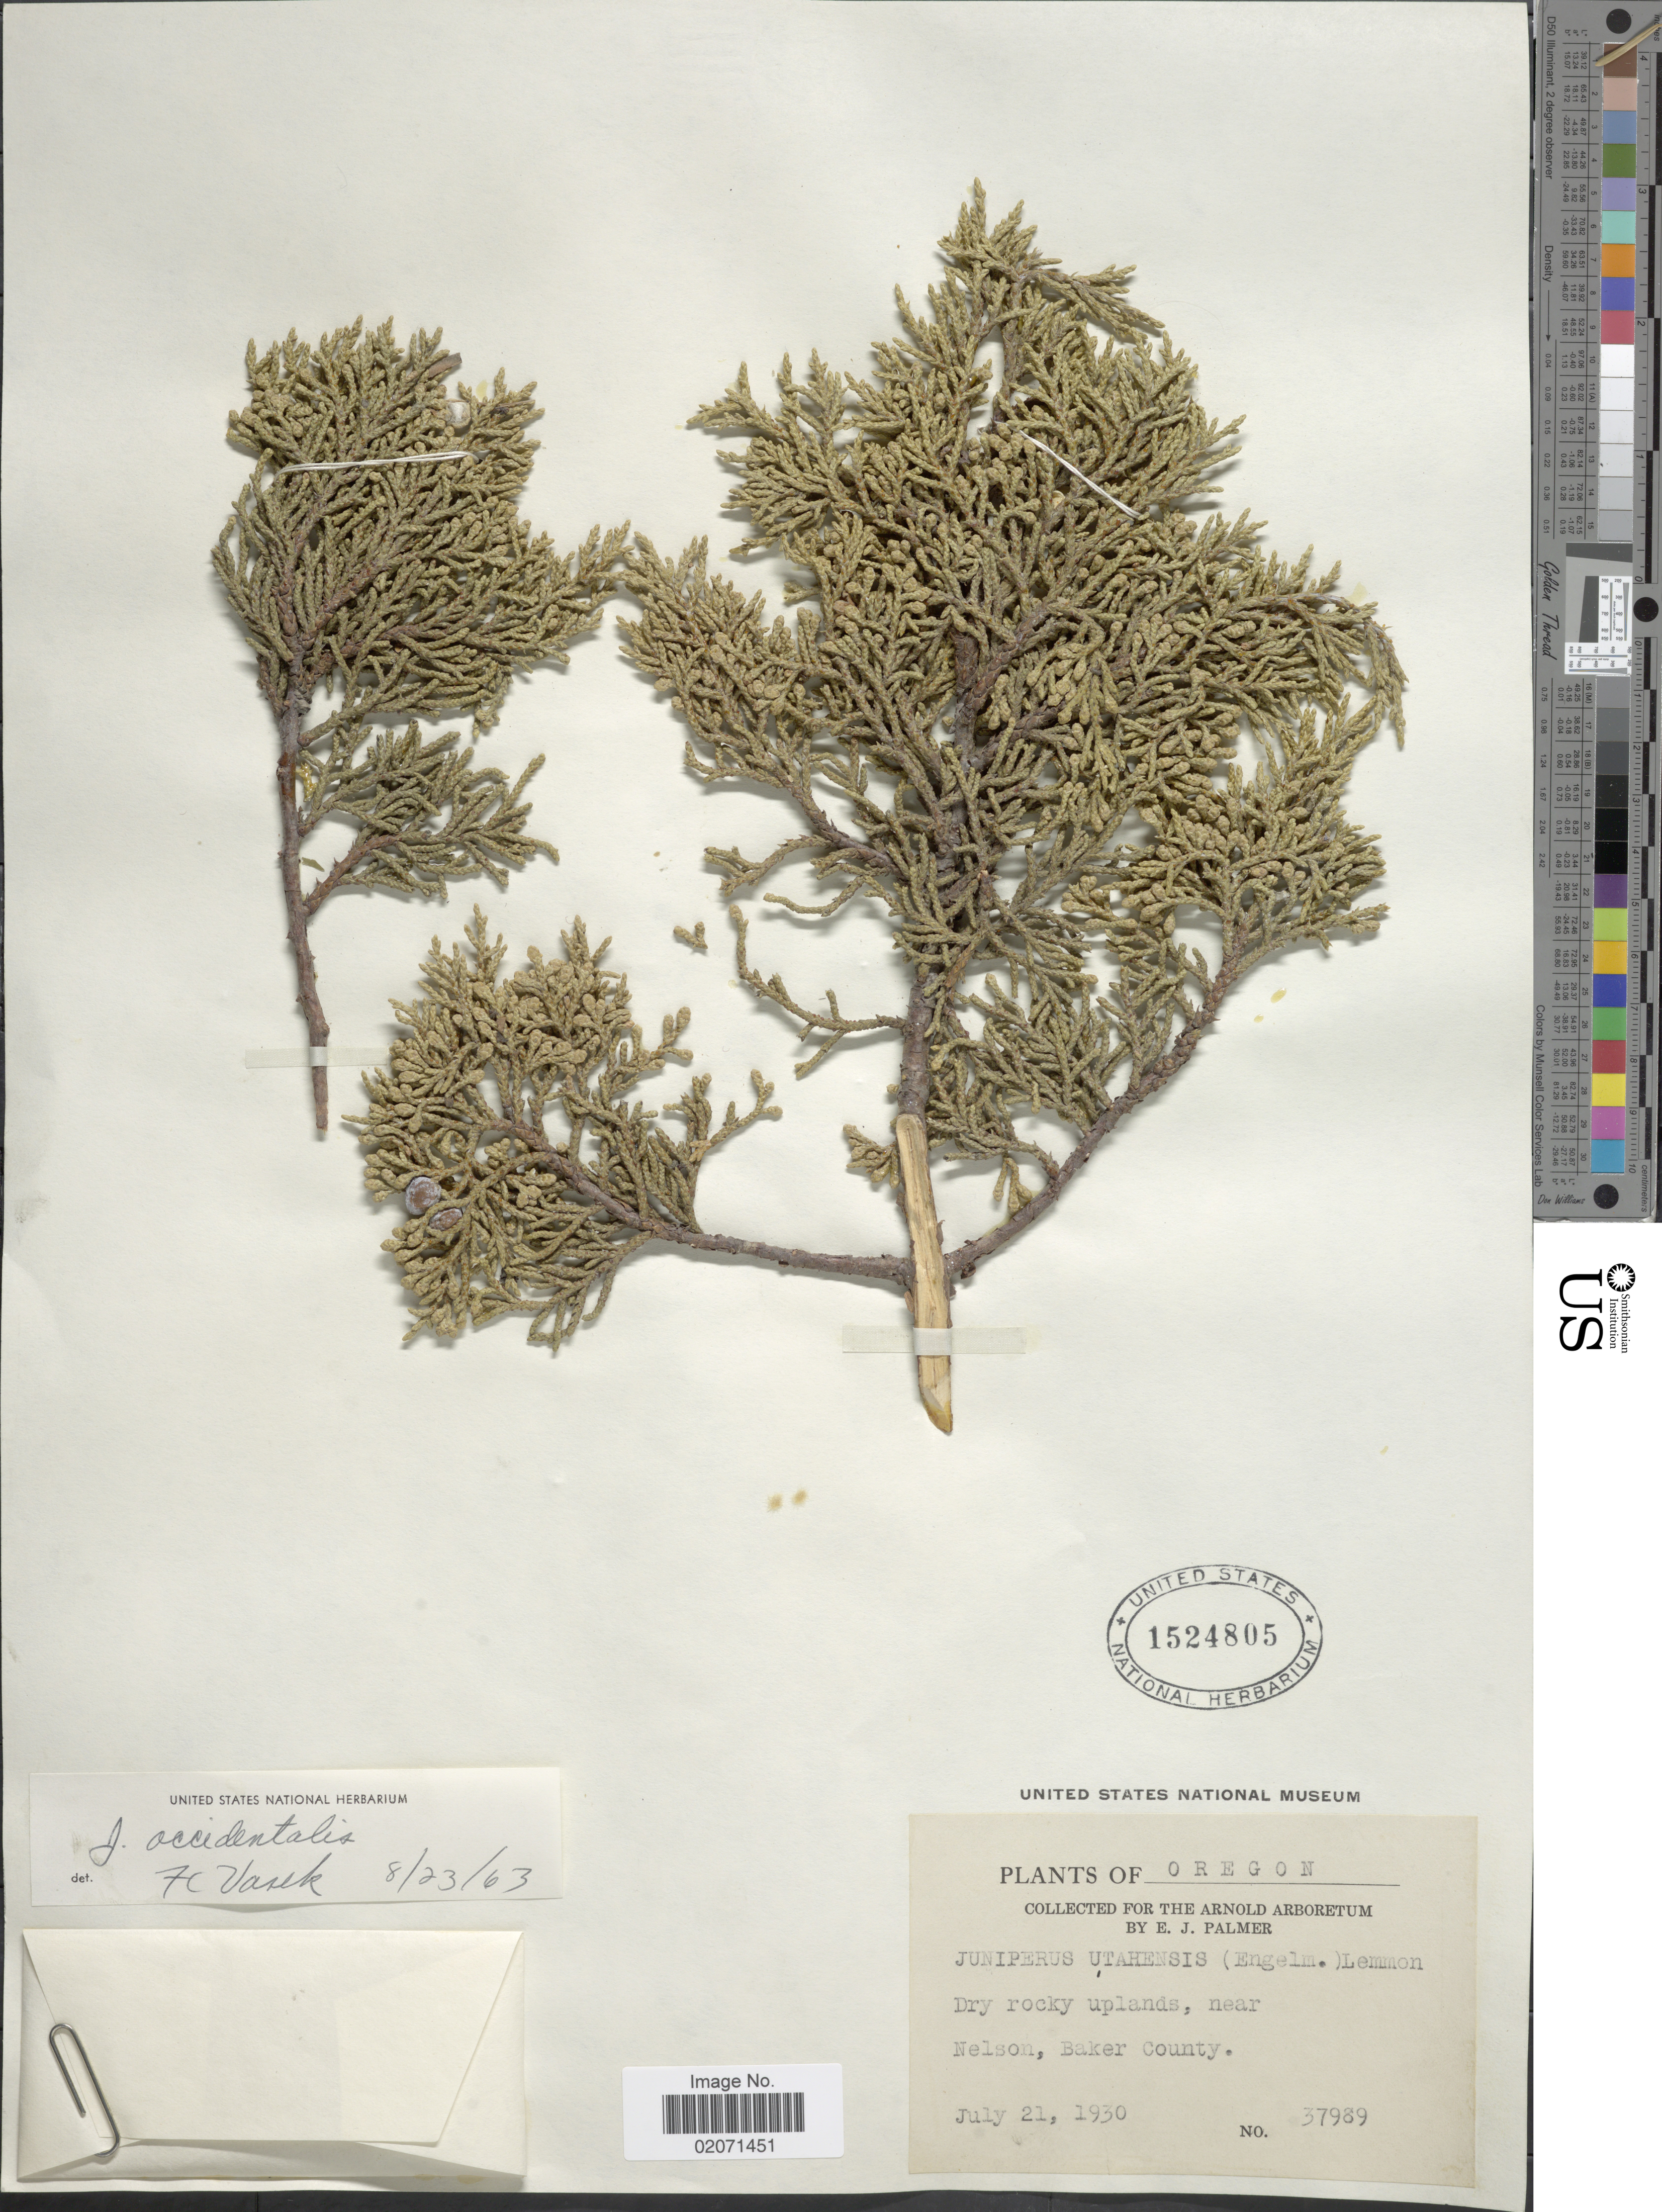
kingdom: Plantae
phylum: Tracheophyta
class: Pinopsida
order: Pinales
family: Cupressaceae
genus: Juniperus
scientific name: Juniperus occidentalis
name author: Hook.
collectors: E. J. Palmer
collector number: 37989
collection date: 1930-07-21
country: United States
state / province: Oregon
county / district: Baker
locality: Nelson, Baker County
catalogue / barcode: US 1524805